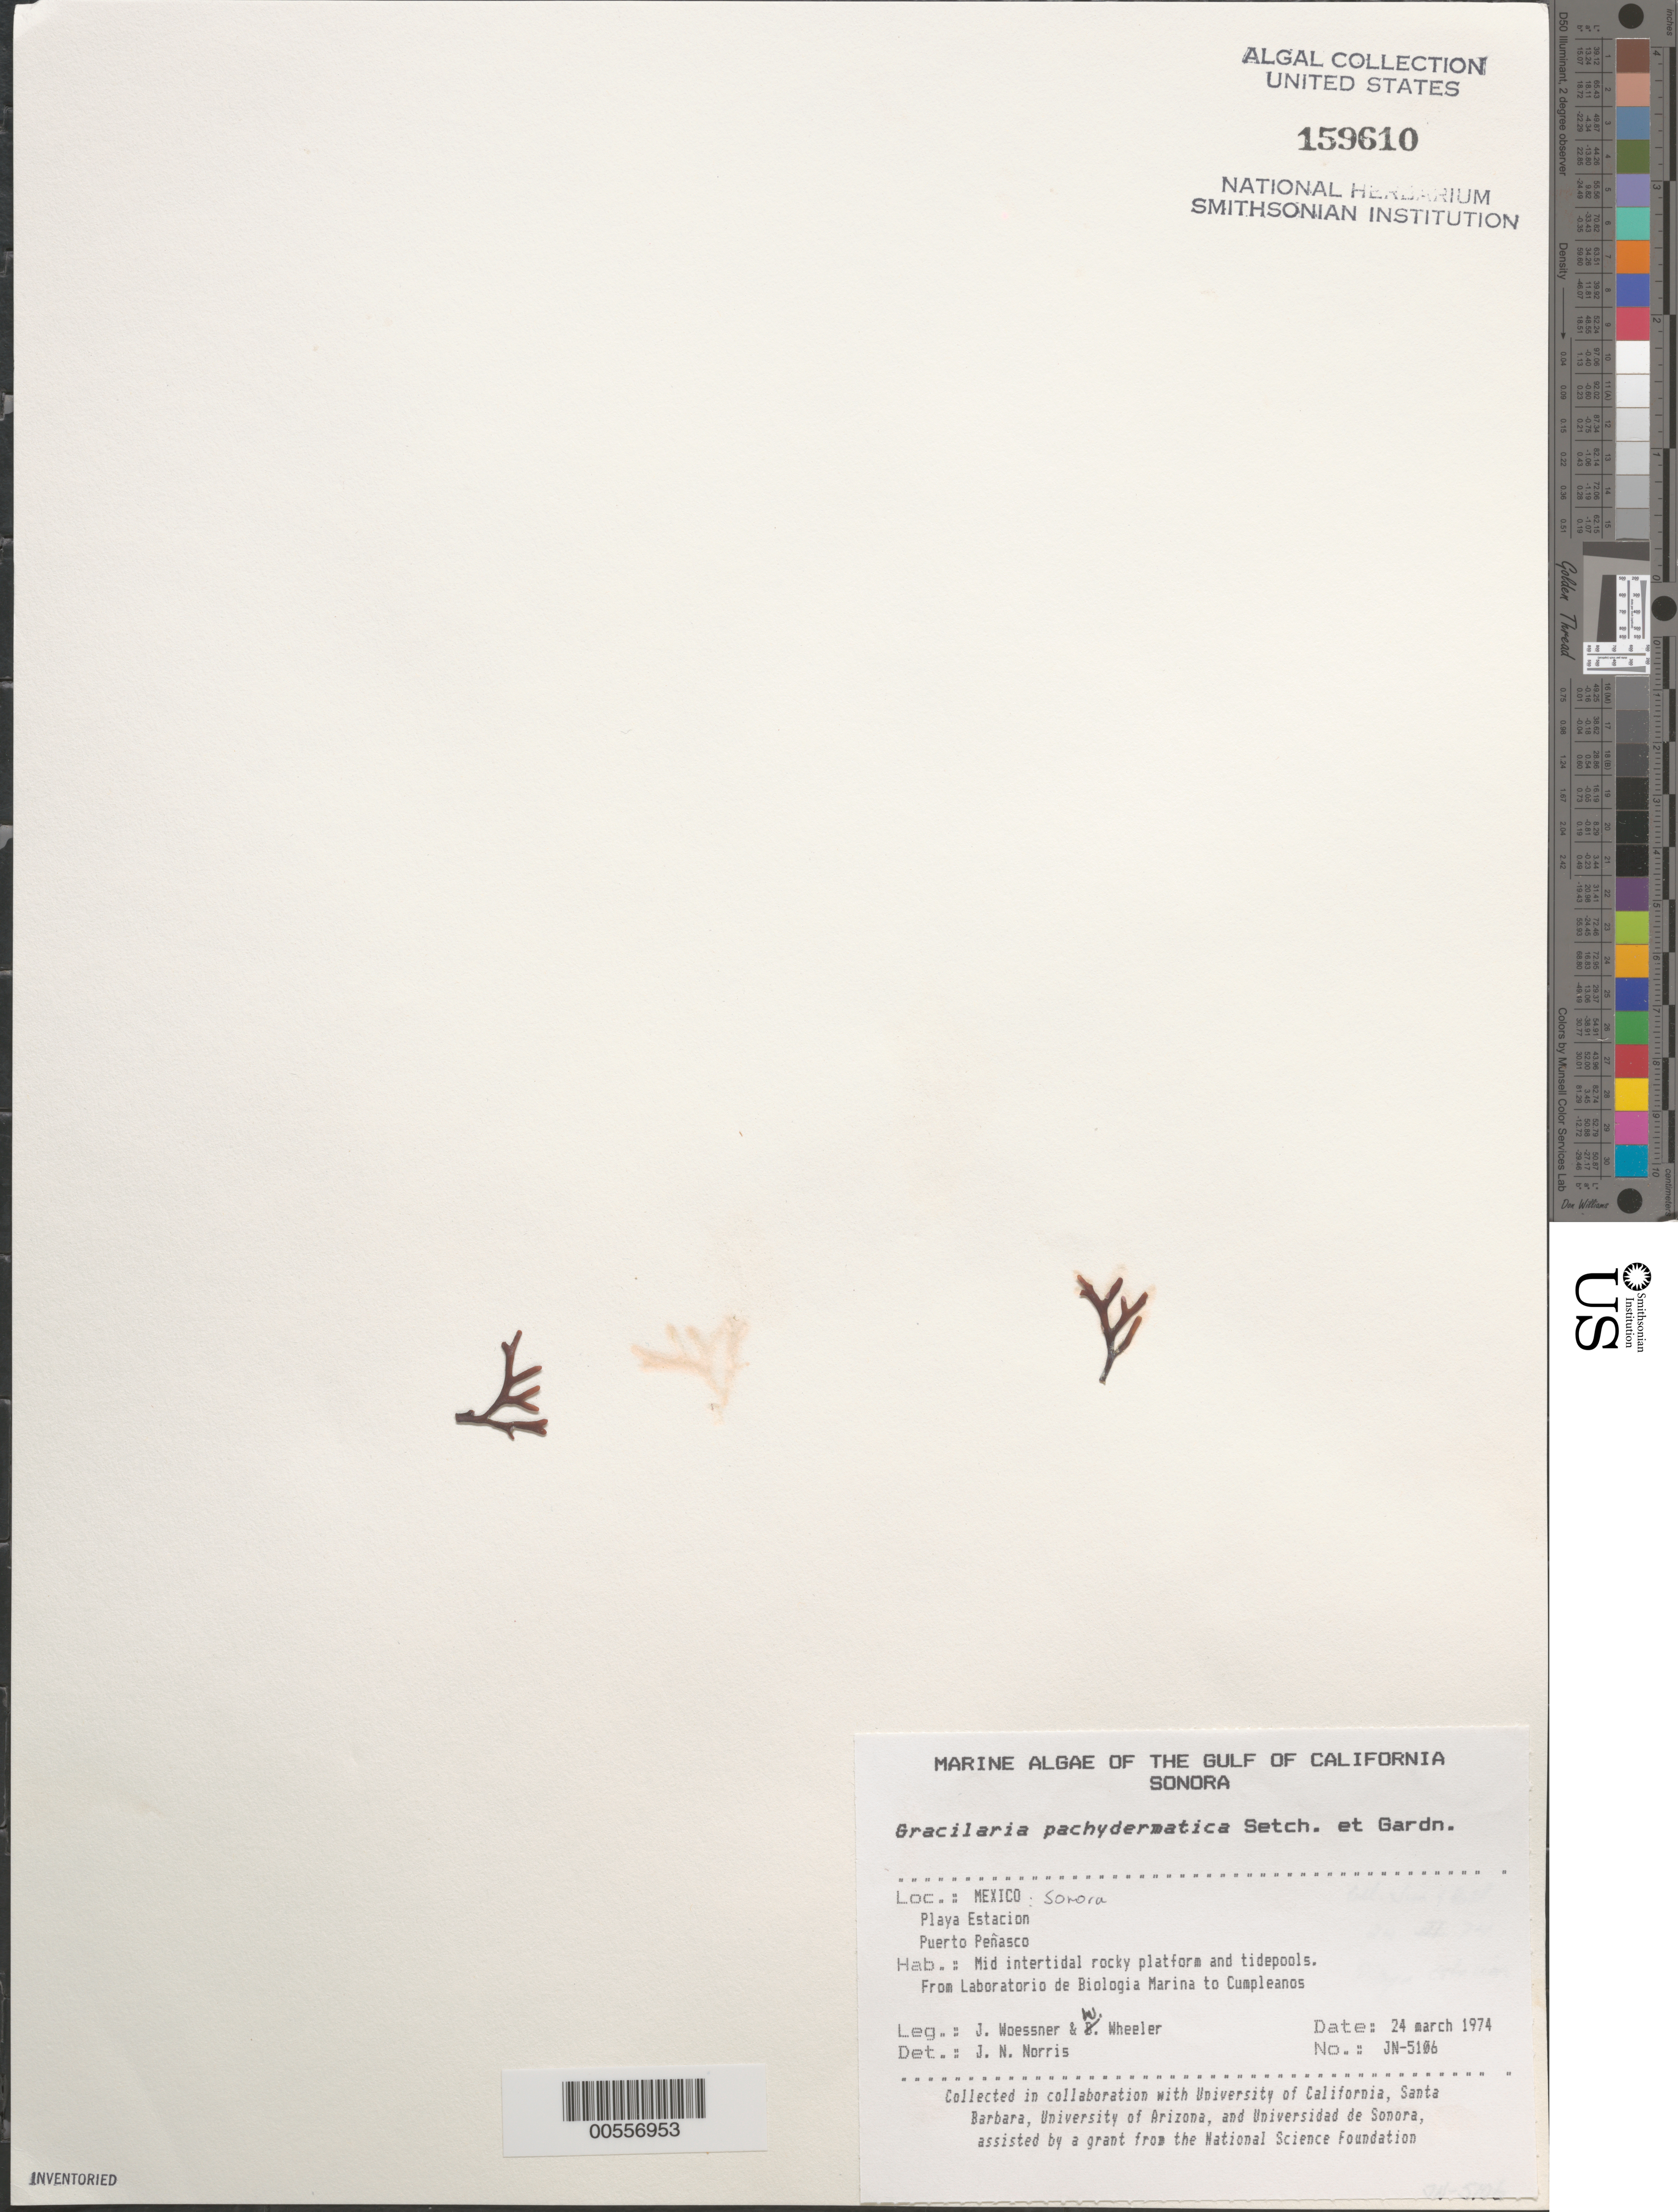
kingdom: Plantae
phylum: Rhodophyta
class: Florideophyceae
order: Gracilariales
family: Gracilariaceae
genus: Gracilaria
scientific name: Gracilaria pachydermatica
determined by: Norris, James N.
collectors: J. Woessner & W. Wheeler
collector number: Jn-5106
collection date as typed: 24 Mar 1974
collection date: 1974-03-24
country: Mexico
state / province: Sonora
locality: Playa Estacion, Puerto Penasco, from Laboratorio de Biologia Marina to Cumpleanos Tide Pool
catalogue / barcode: US 159610